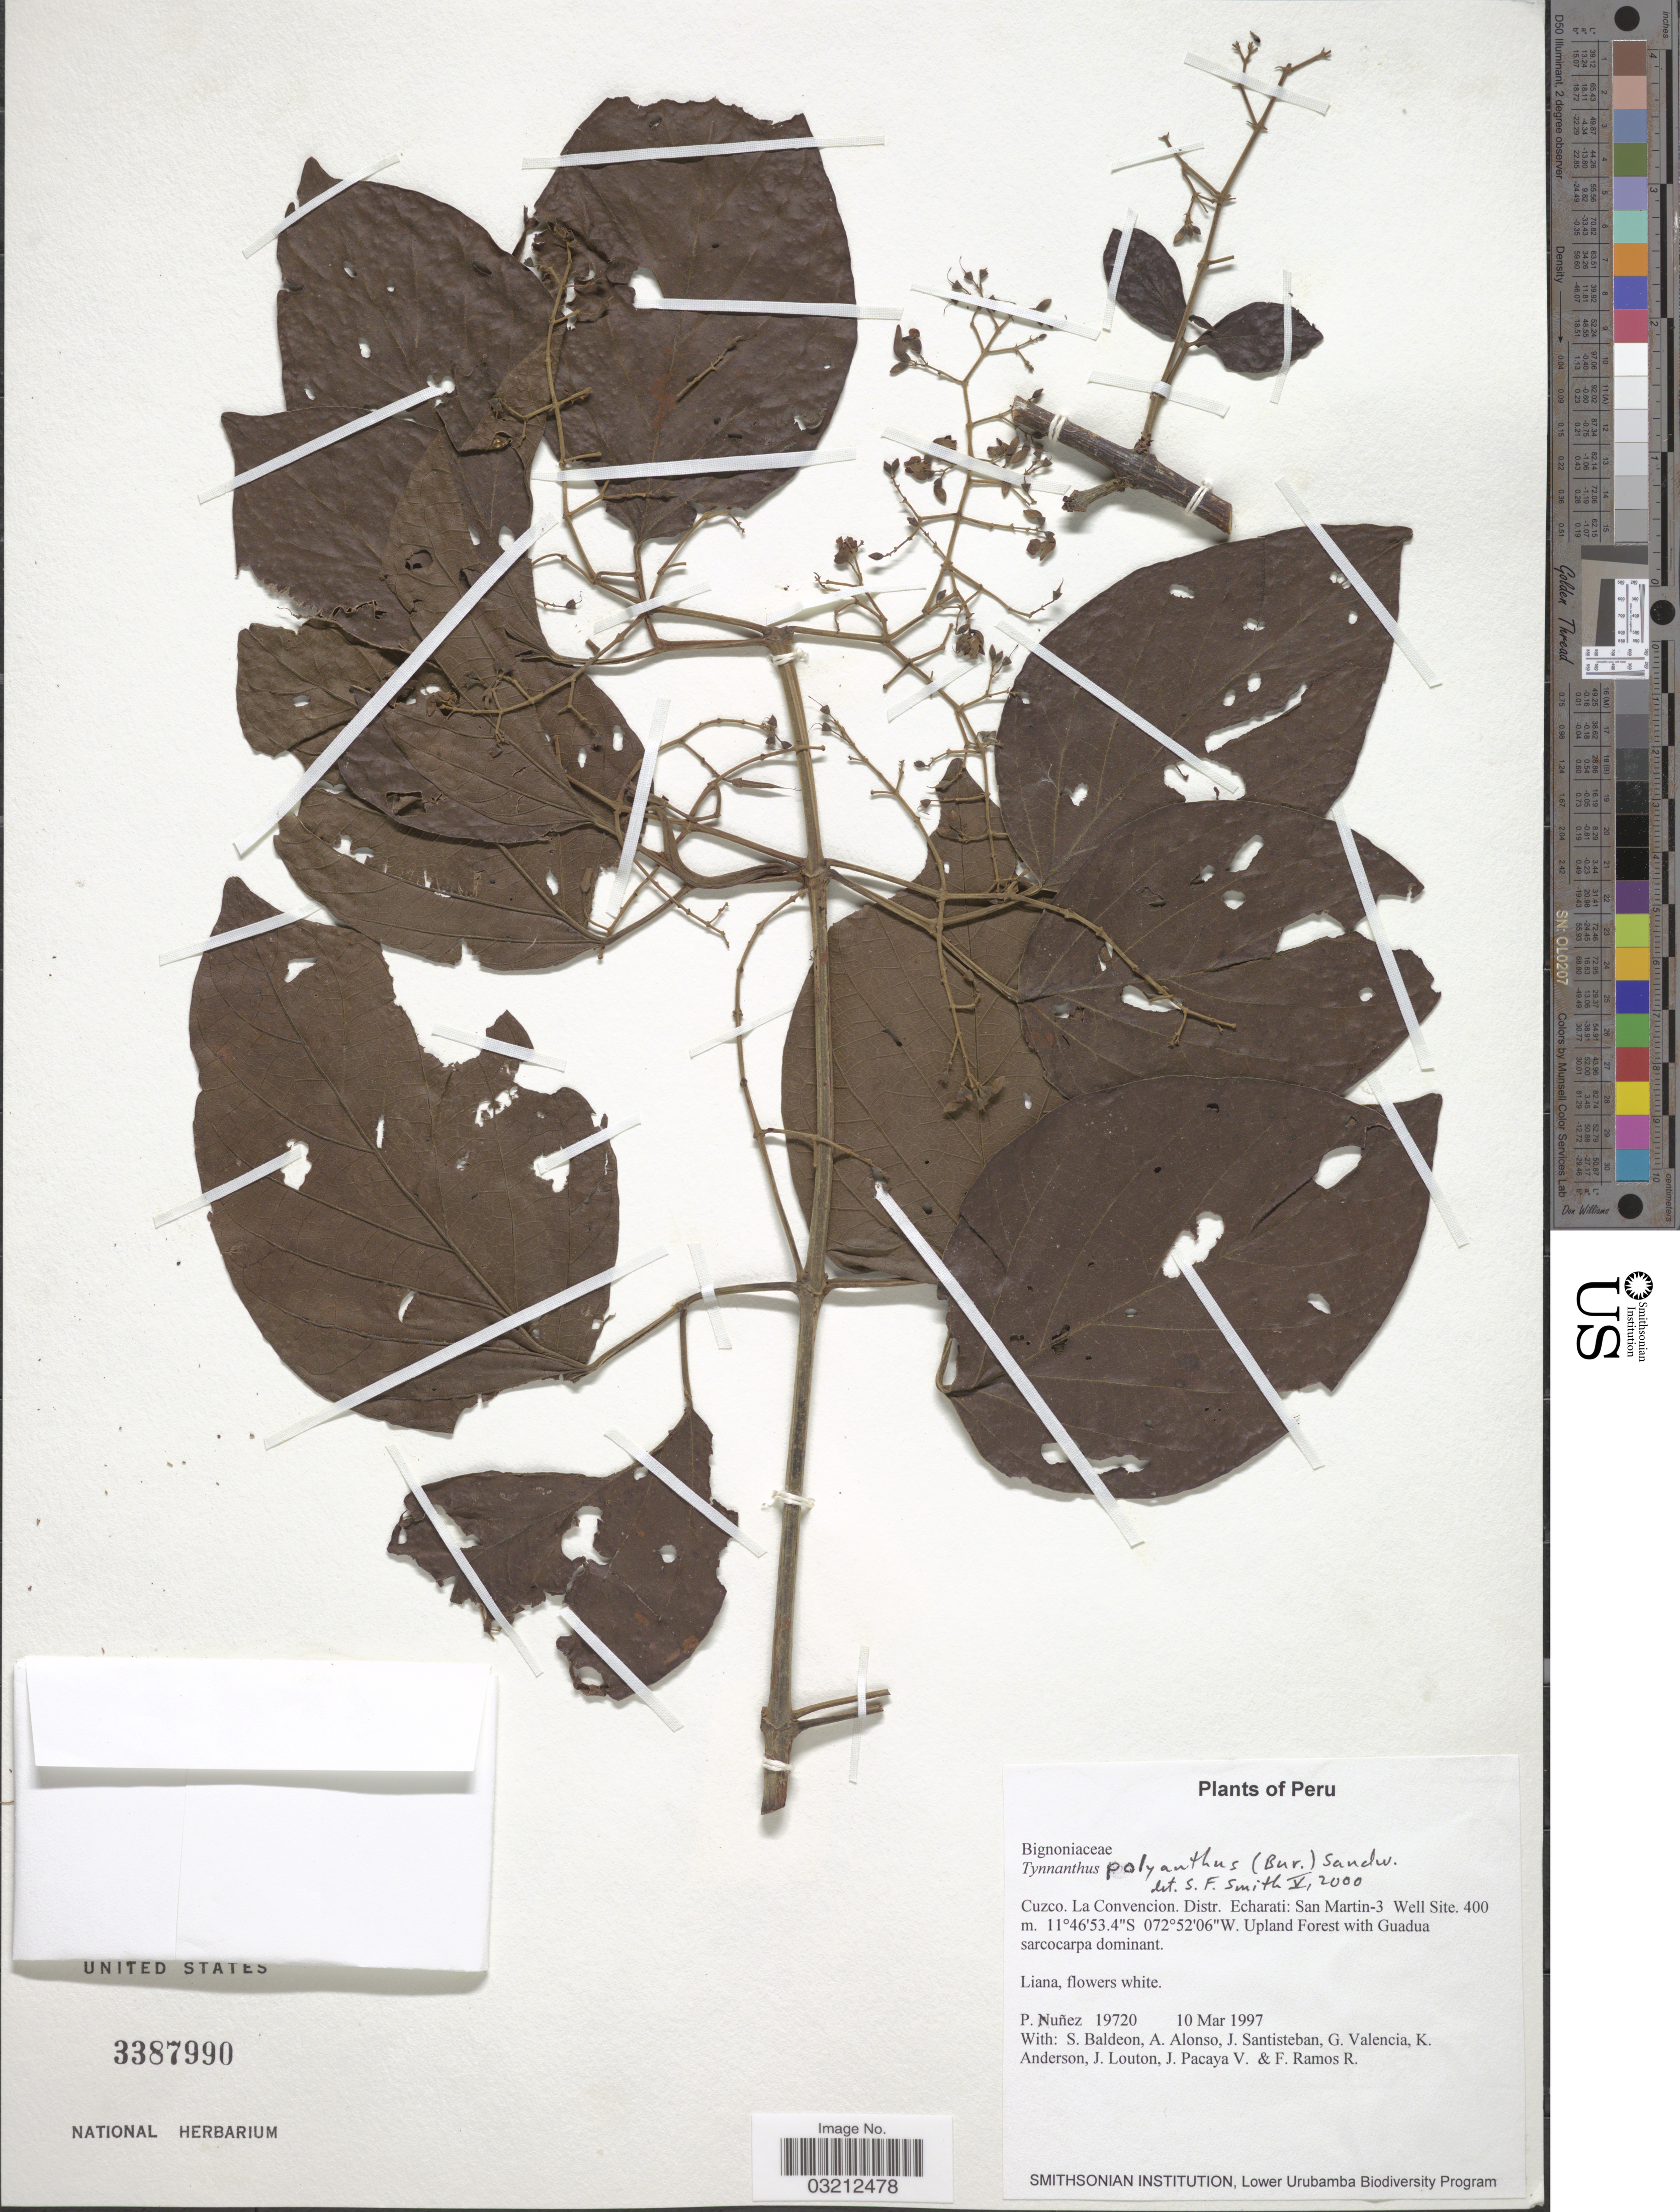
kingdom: Plantae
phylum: Tracheophyta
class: Magnoliopsida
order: Lamiales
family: Bignoniaceae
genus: Tynanthus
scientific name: Tynanthus polyanthus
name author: (Bureau) Sandwith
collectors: P. Nuñez V., S. Baldeon, A. Alonso, J. Santisteban & et al.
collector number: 19720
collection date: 1997-03-10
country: Peru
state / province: Cusco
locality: Cuzco. La Convencion. Distr. Echarati: San Martin-3 Well Site.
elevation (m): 400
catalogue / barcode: US 3387990